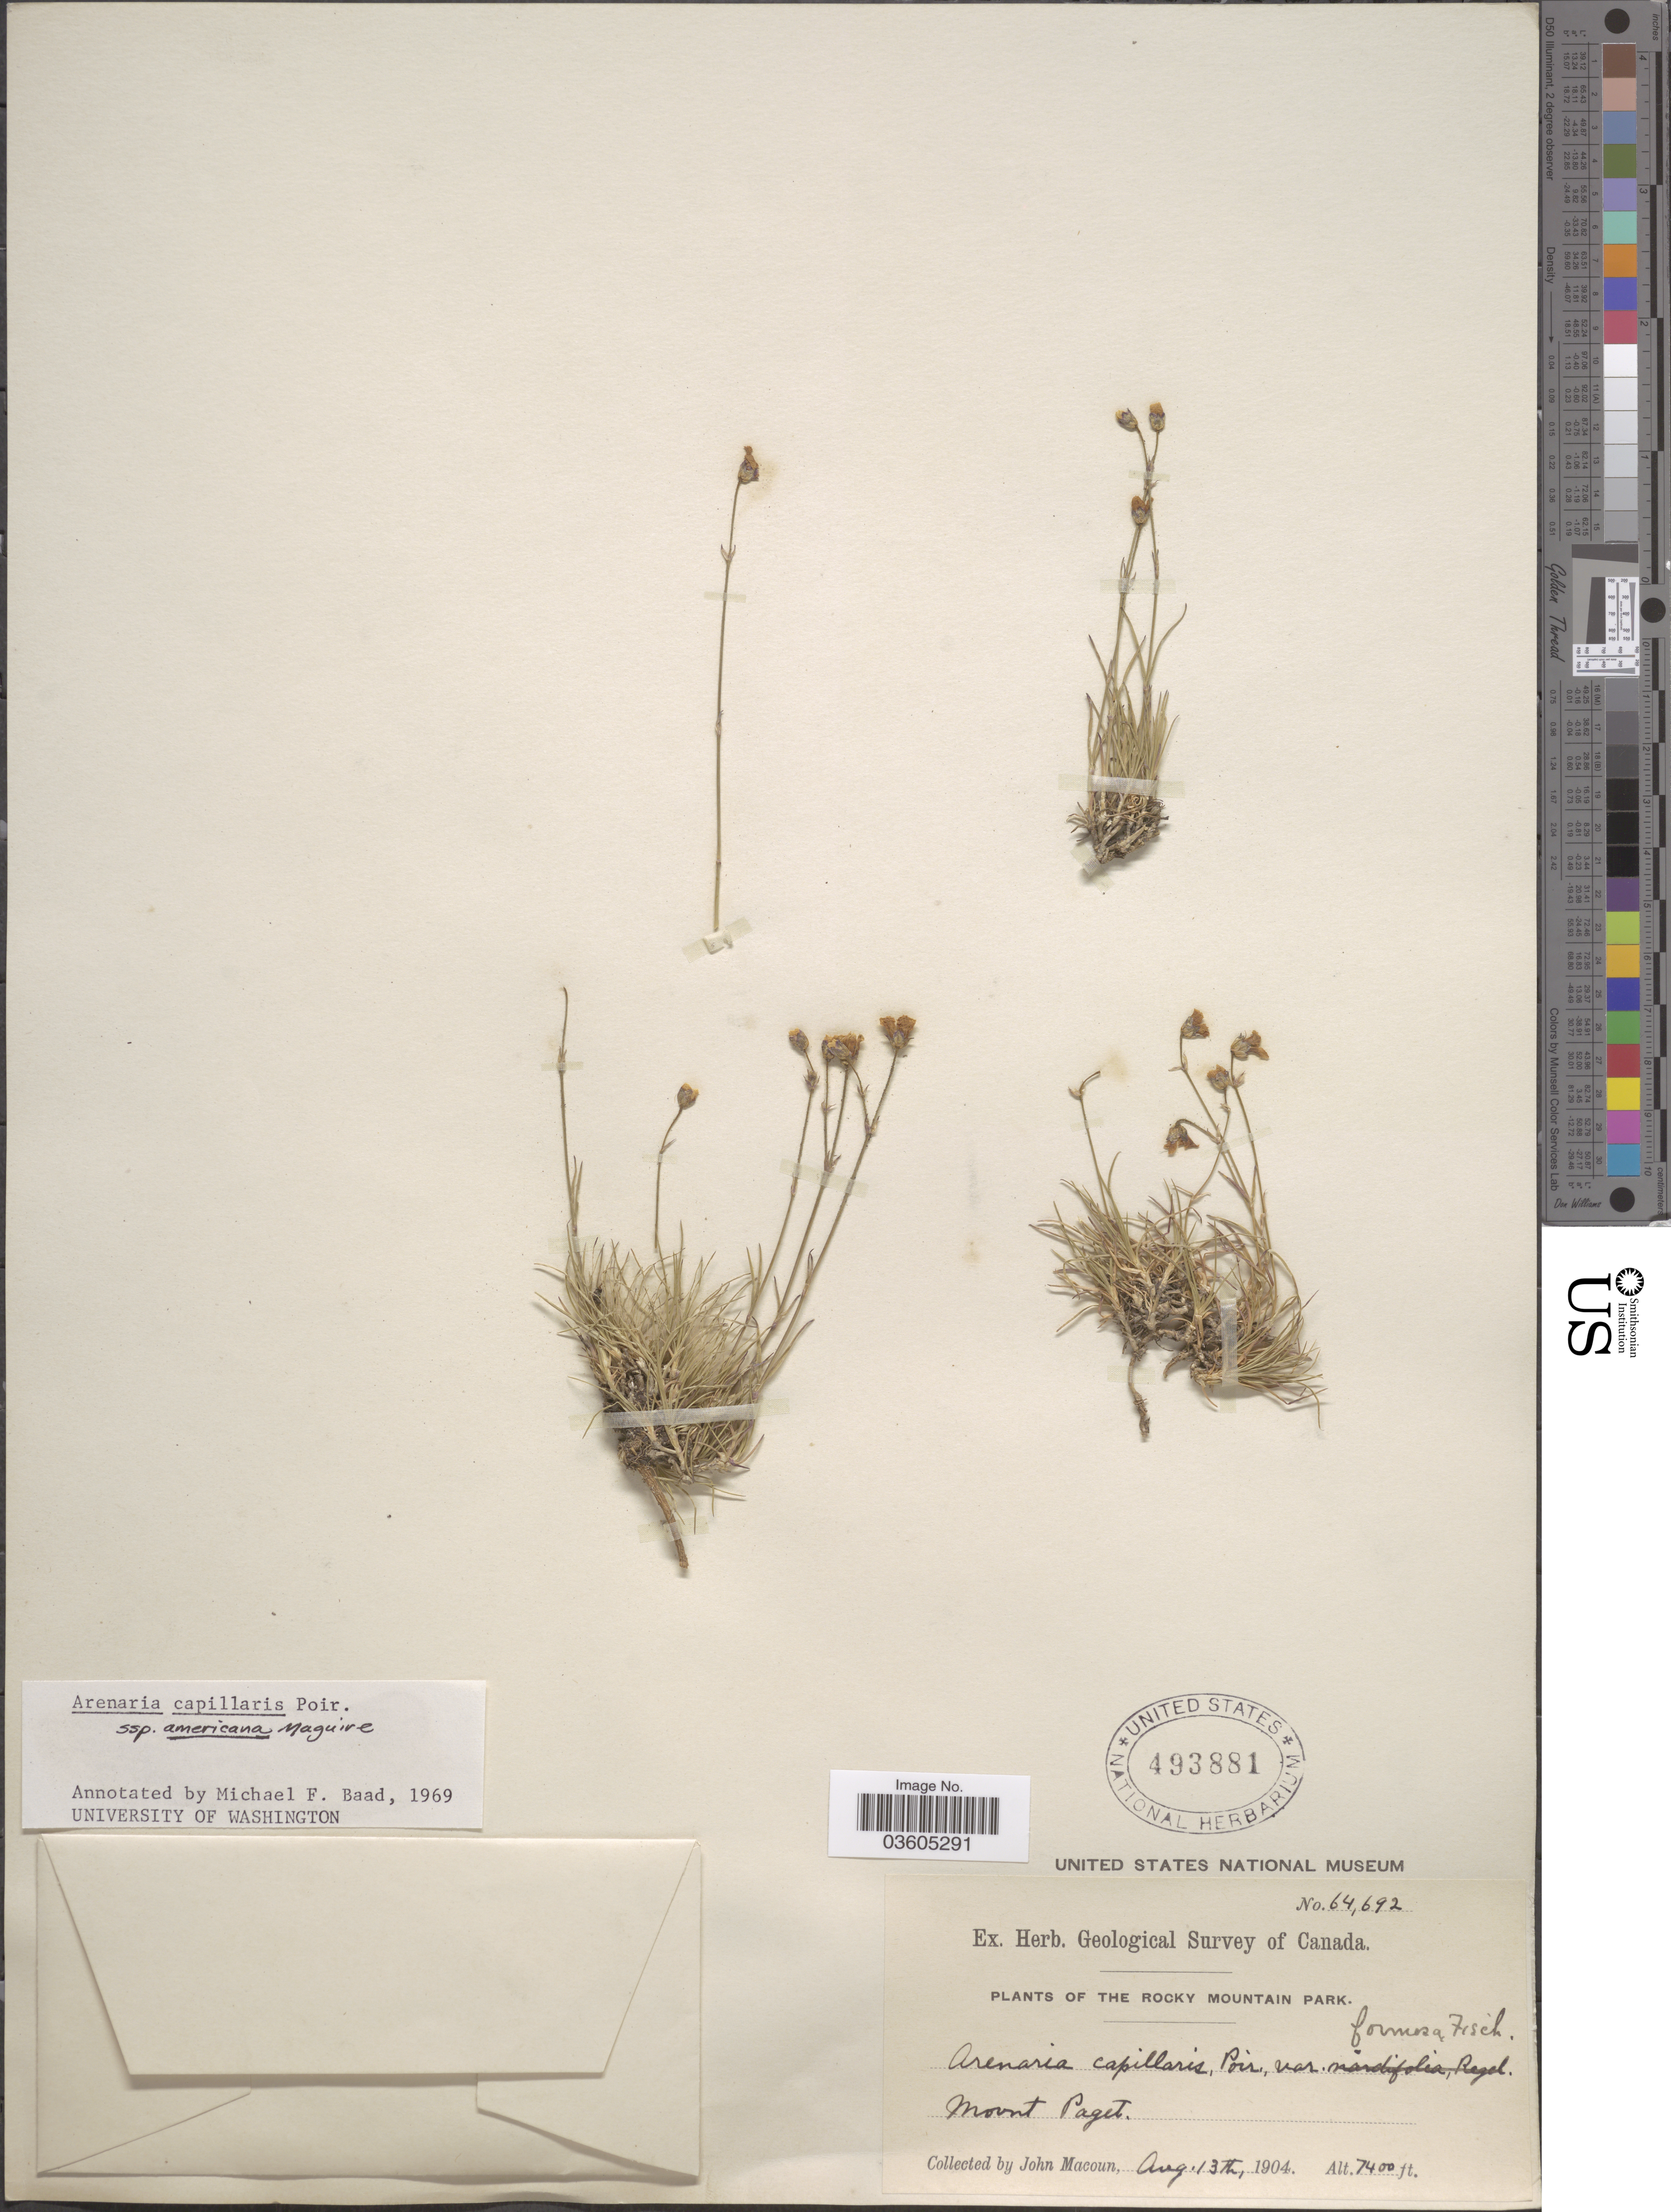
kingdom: Plantae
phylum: Tracheophyta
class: Magnoliopsida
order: Caryophyllales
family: Caryophyllaceae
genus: Eremogone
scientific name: Eremogone capillaris var. americana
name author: (Maguire) R.L. Hartm. & Rabeler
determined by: U.S. National Herbarium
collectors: J. Macoun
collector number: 64692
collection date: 1904-08-13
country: Canada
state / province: British Columbia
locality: The Rocky Mountain Park. Mount Paget.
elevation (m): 2256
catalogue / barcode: US 493881